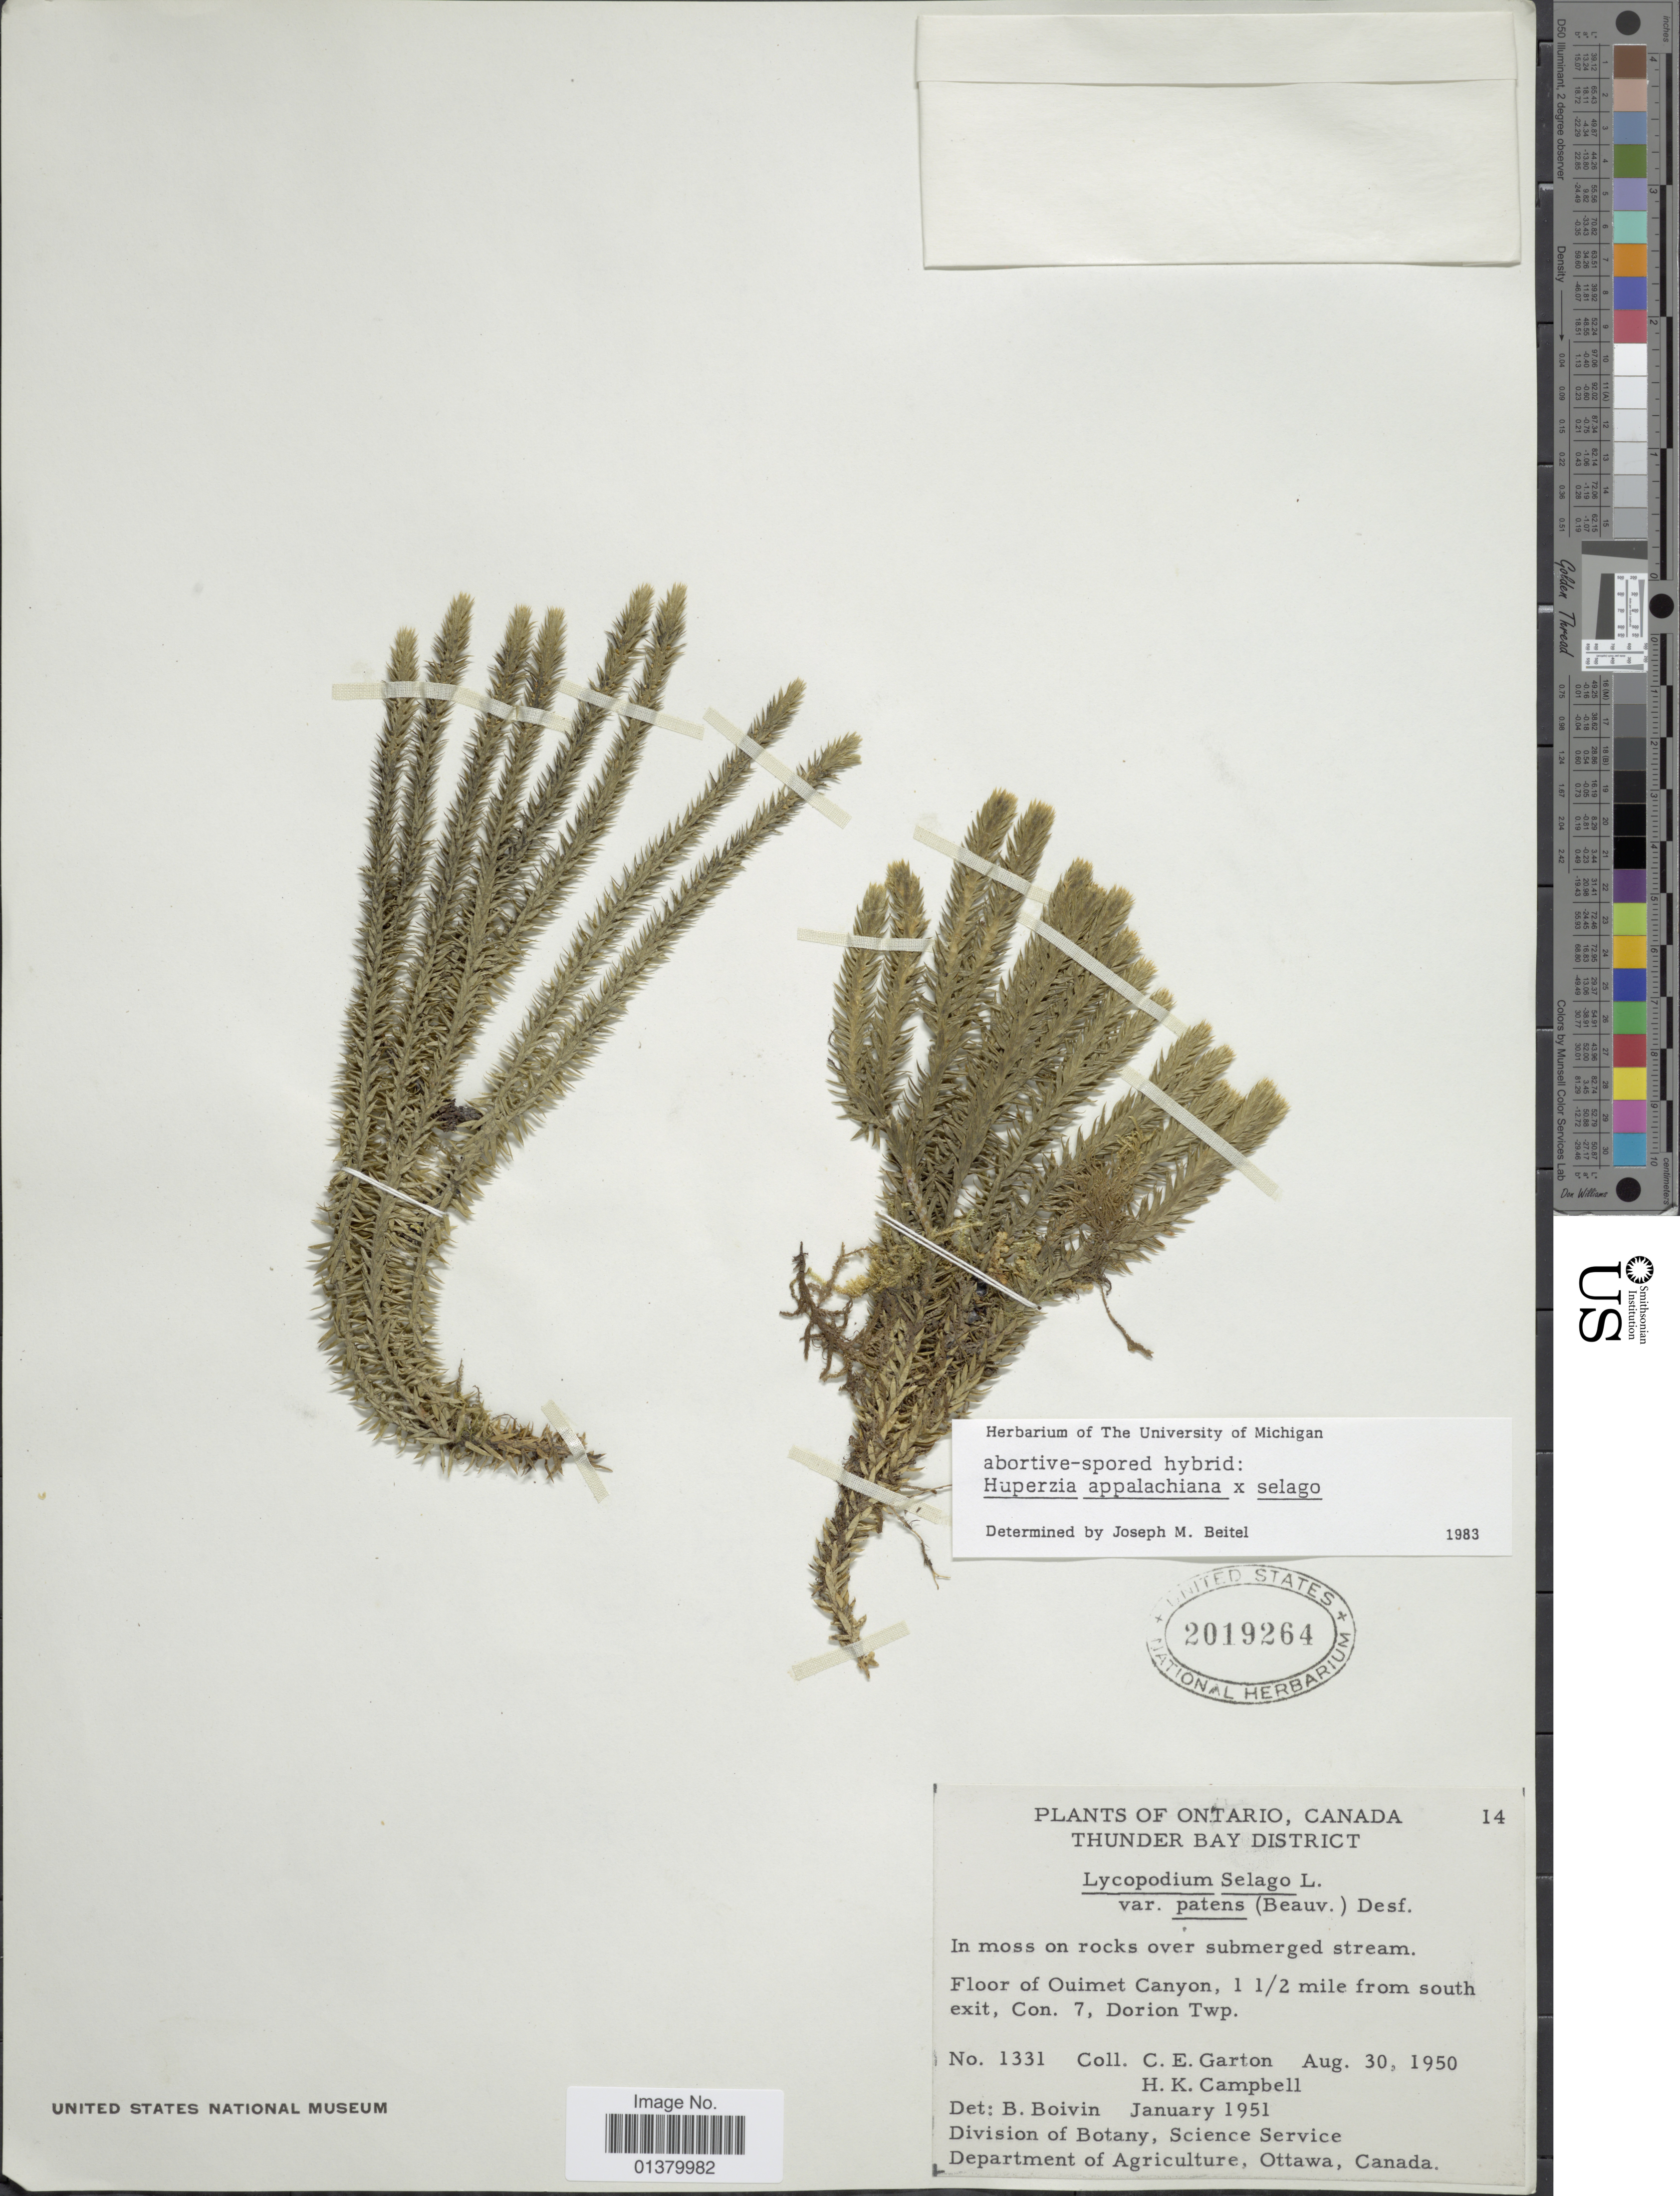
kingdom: Plantae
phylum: Tracheophyta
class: Lycopodiopsida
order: Lycopodiales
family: Lycopodiaceae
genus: Huperzia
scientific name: Huperzia appalachiana x H. selago (L.) Bernh. ex Schrank & Mart.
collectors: C. E. Garton & H. K. Campbell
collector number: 1331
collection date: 1950-08-30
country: Canada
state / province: Ontario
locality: Thunder Bay District, Floor of Quimet Canyon, 1½ mile from south exit, Con 7, Dorion Twp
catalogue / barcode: US 2019264